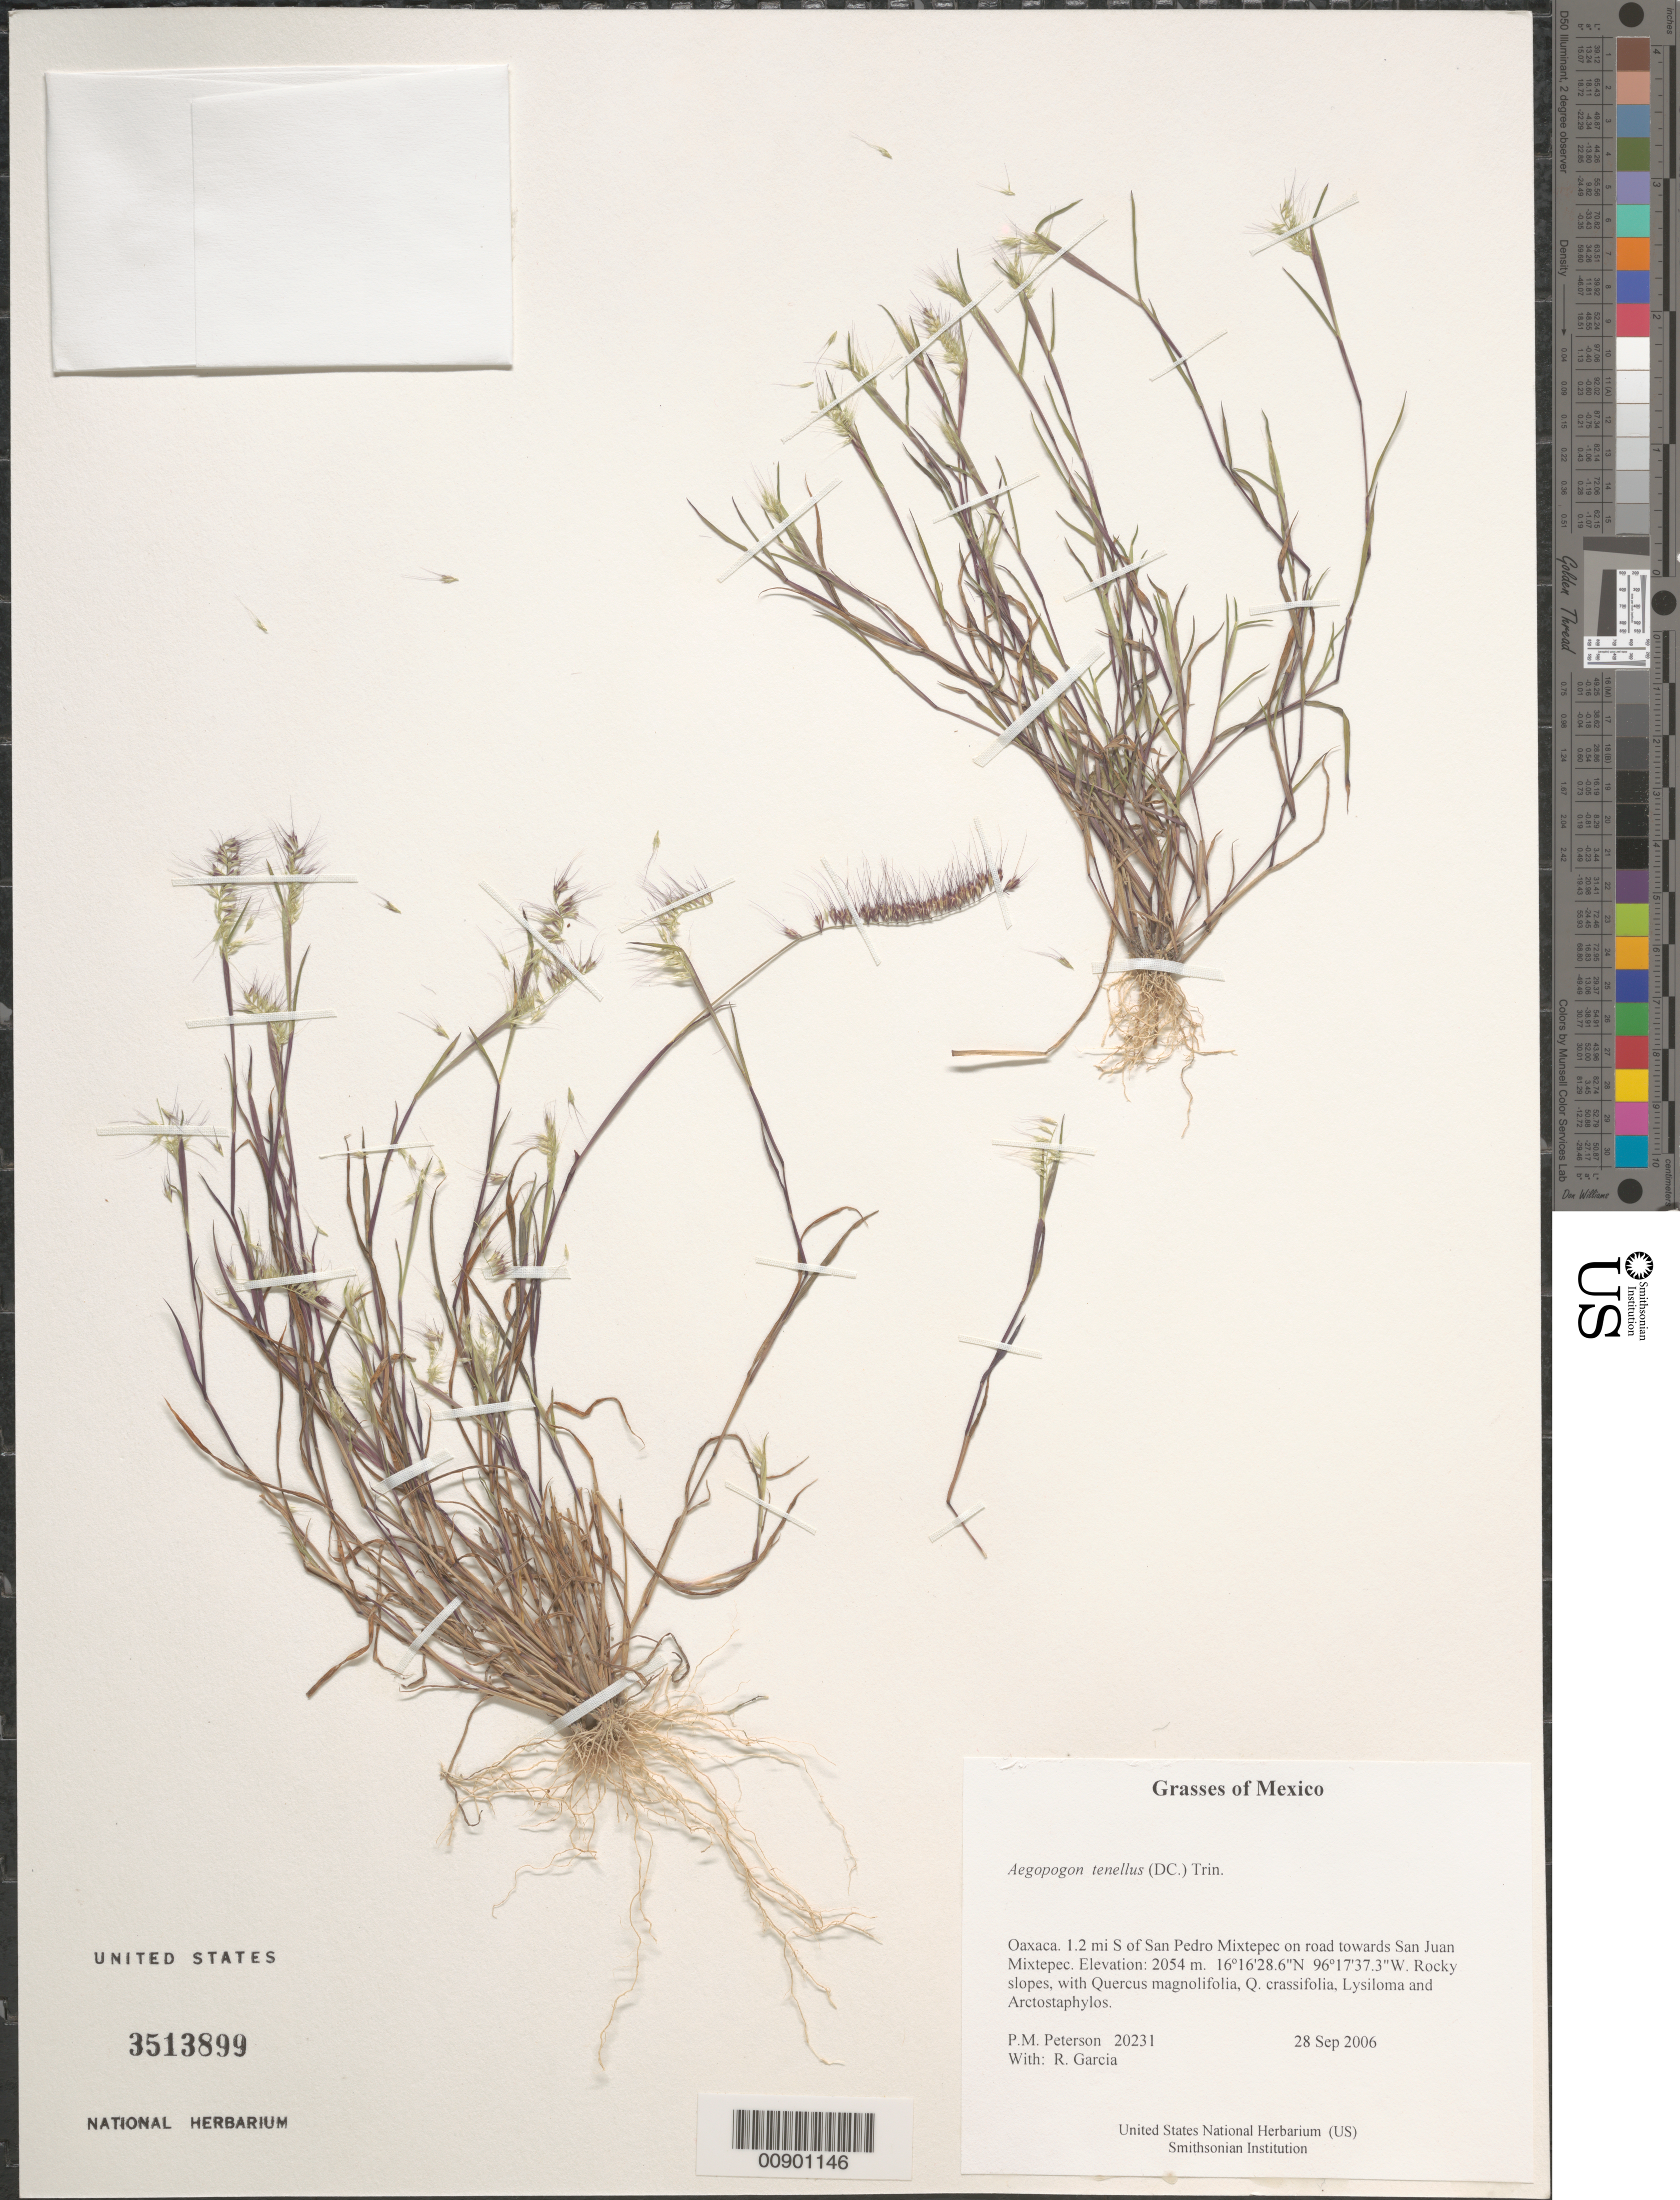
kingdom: Plantae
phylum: Tracheophyta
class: Liliopsida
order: Poales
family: Poaceae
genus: Aegopogon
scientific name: Aegopogon tenellus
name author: (DC.) Trin.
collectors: P. M. Peterson & R. Garcia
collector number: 20231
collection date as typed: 28 Sep 2006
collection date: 2006-09-28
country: Mexico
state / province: Oaxaca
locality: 1.2 mi S of San Pedro Mixtepec on road towards San Juan Mixtepec.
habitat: Rocky slopes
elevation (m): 2054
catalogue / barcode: US 3513899